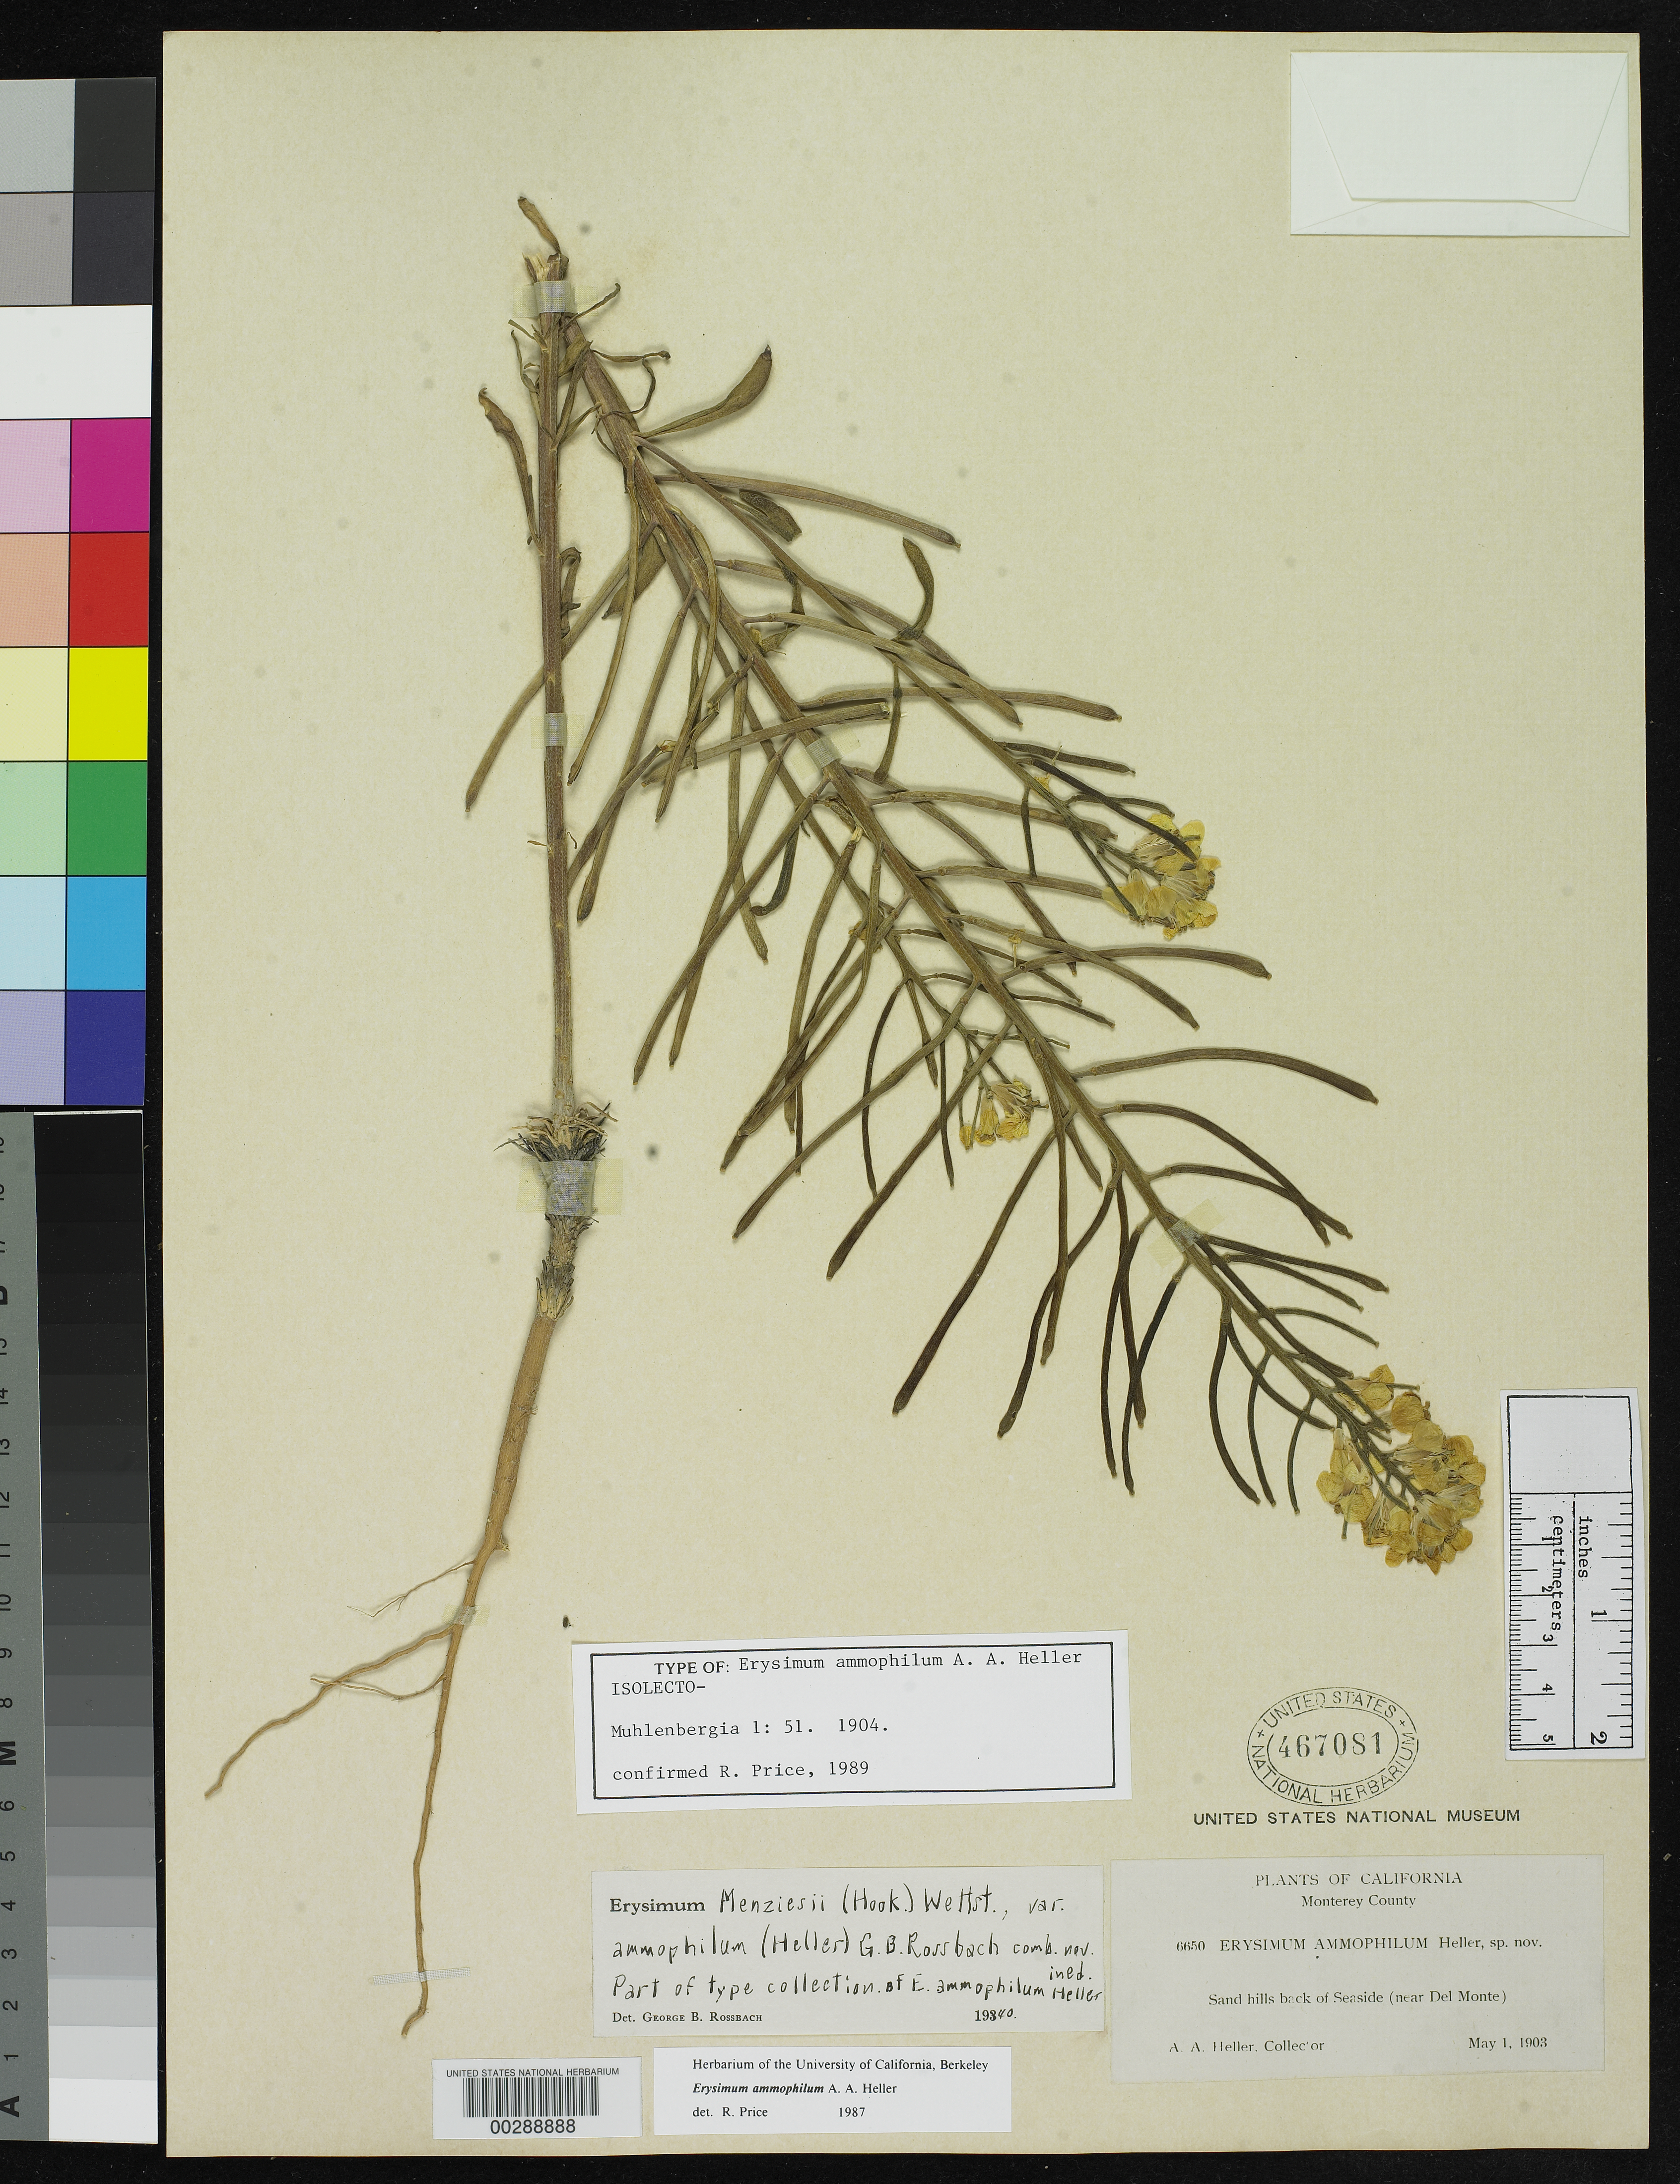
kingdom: Plantae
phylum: Tracheophyta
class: Magnoliopsida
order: Brassicales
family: Brassicaceae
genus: Erysimum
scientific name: Erysimum ammophilum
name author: A. Heller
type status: Isolectotype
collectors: A. A. Heller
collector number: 6650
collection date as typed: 01 May 1903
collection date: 1903-05-01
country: United States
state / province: California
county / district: Monterey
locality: Near del Monte.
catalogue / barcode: US 467081